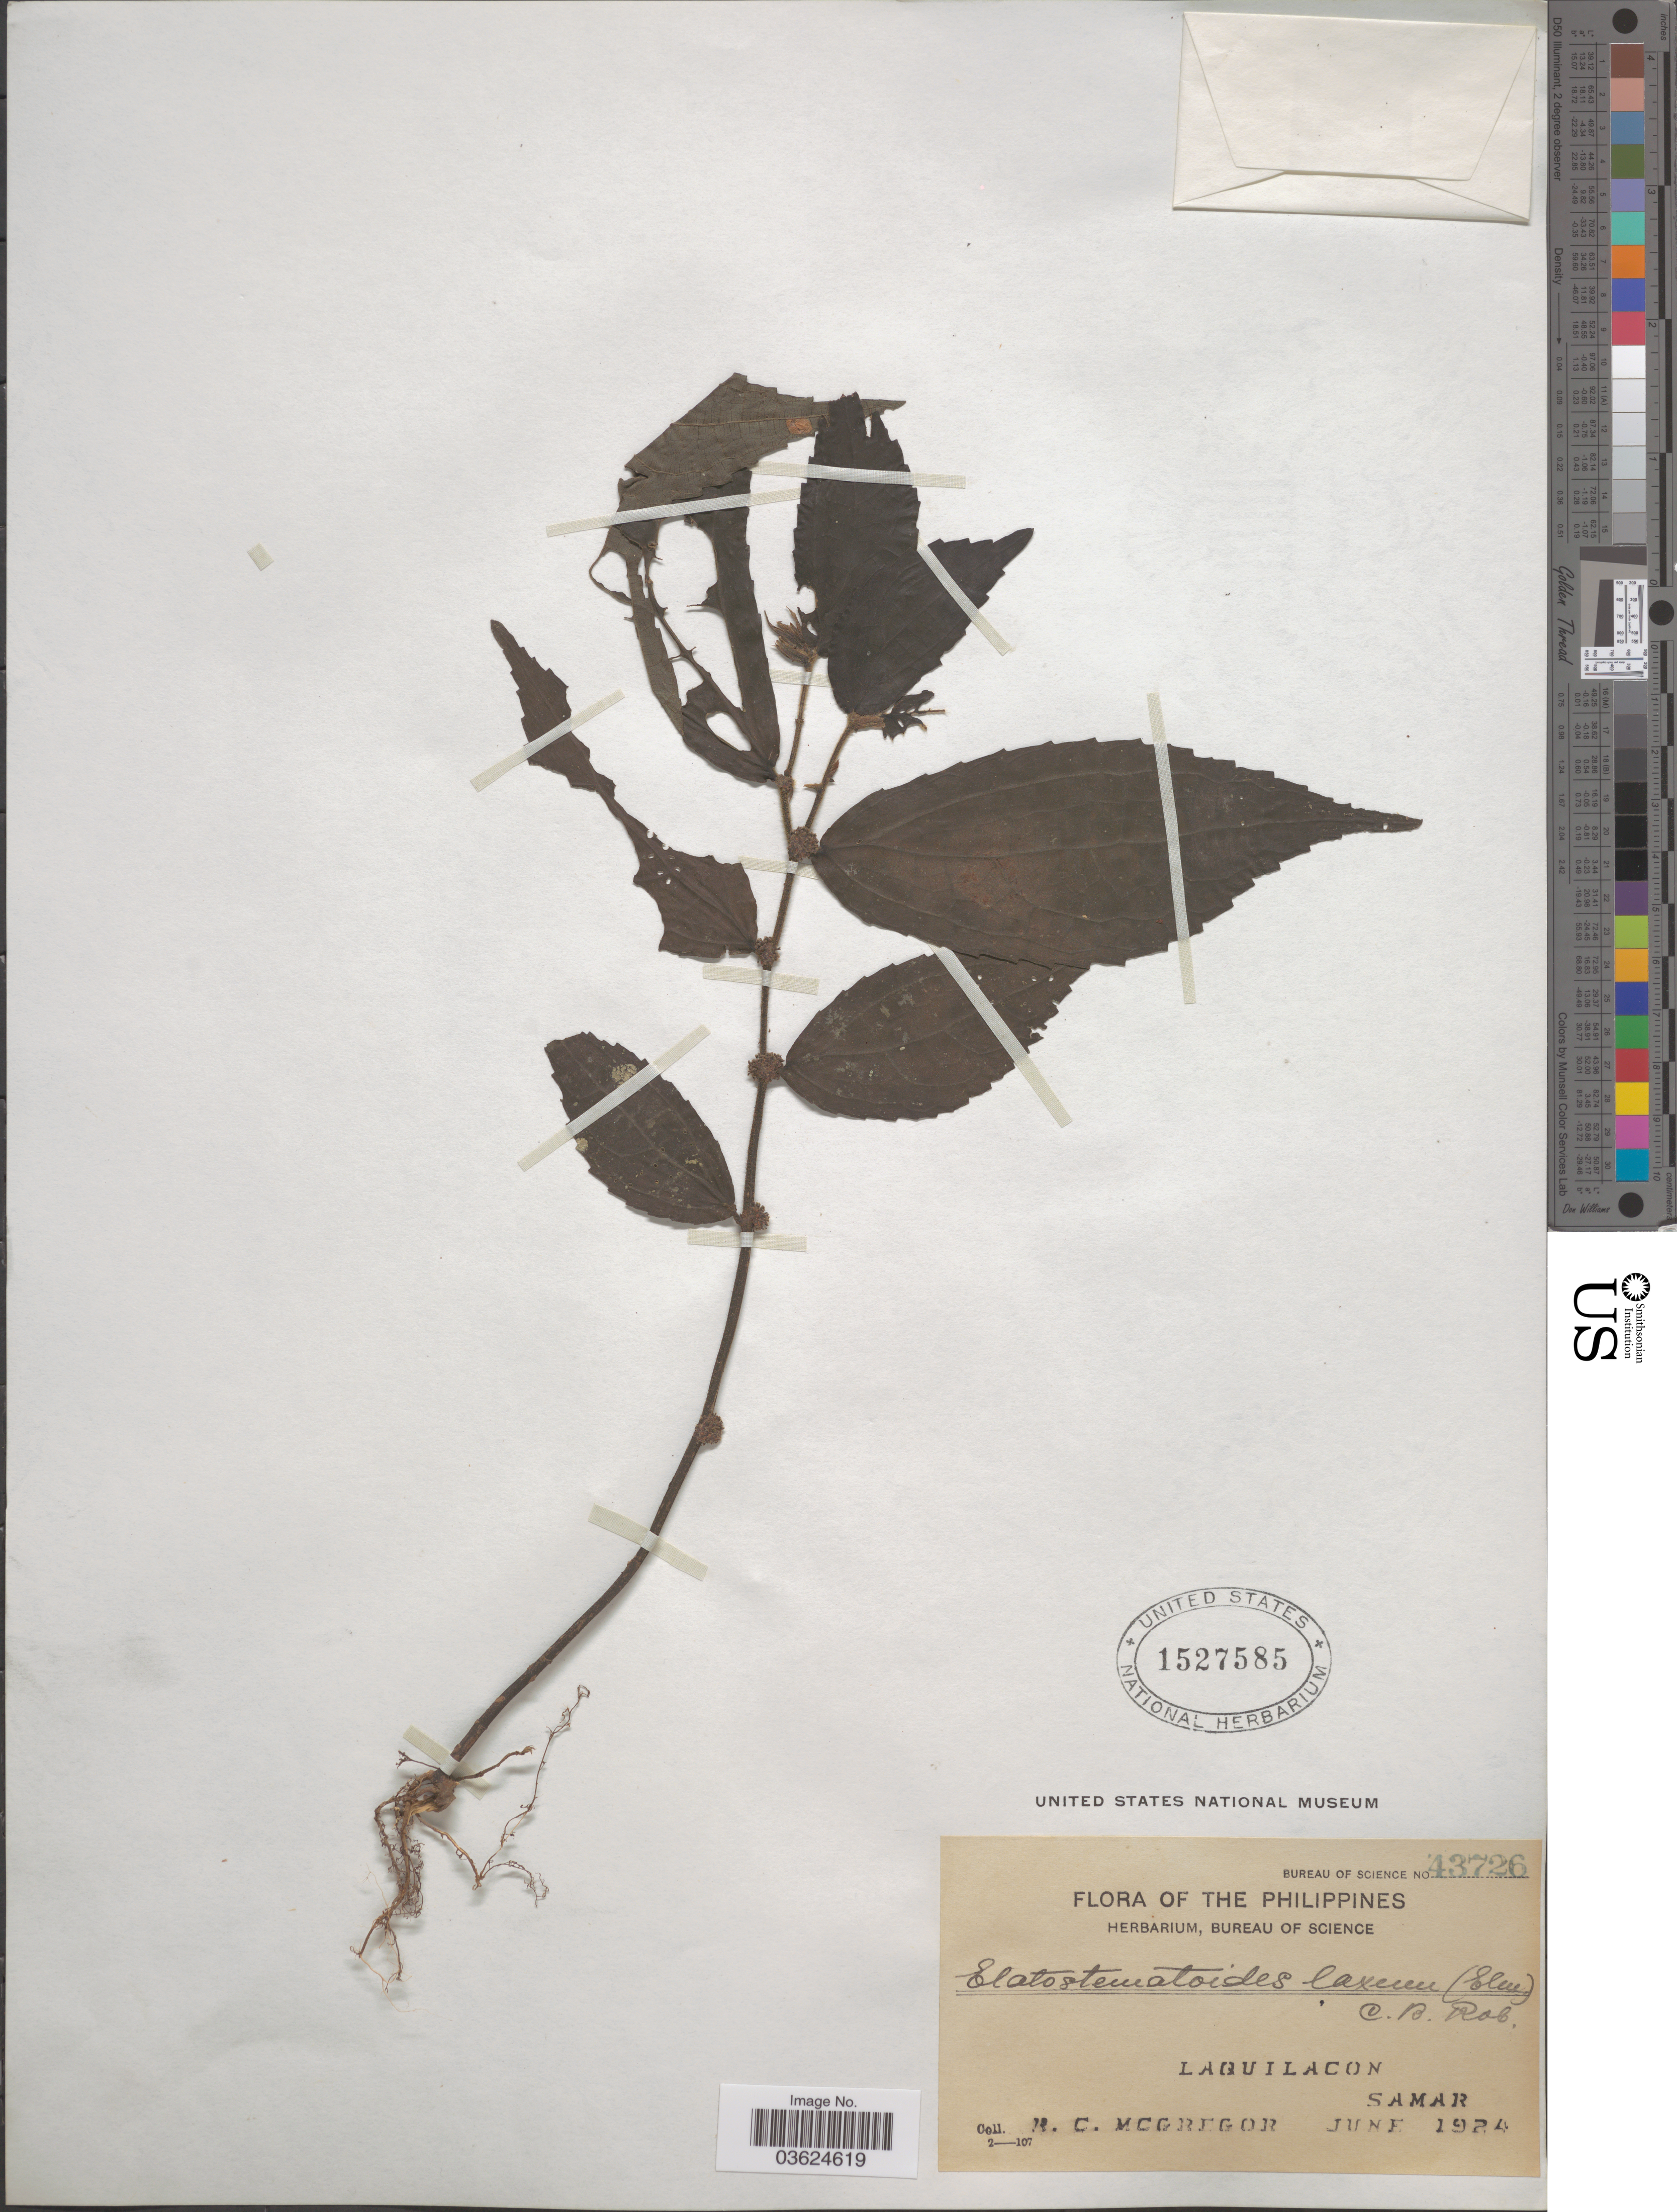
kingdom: Plantae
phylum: Tracheophyta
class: Magnoliopsida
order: Rosales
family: Urticaceae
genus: Elatostematoides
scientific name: Elatostematoides laxum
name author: (Elmer) C.B. Rob.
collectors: R. C. McGregor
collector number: Bureau of Science 43726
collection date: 1924-06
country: Philippines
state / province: Eastern Visayas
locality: Laquilacon, Samar.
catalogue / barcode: US 1527585